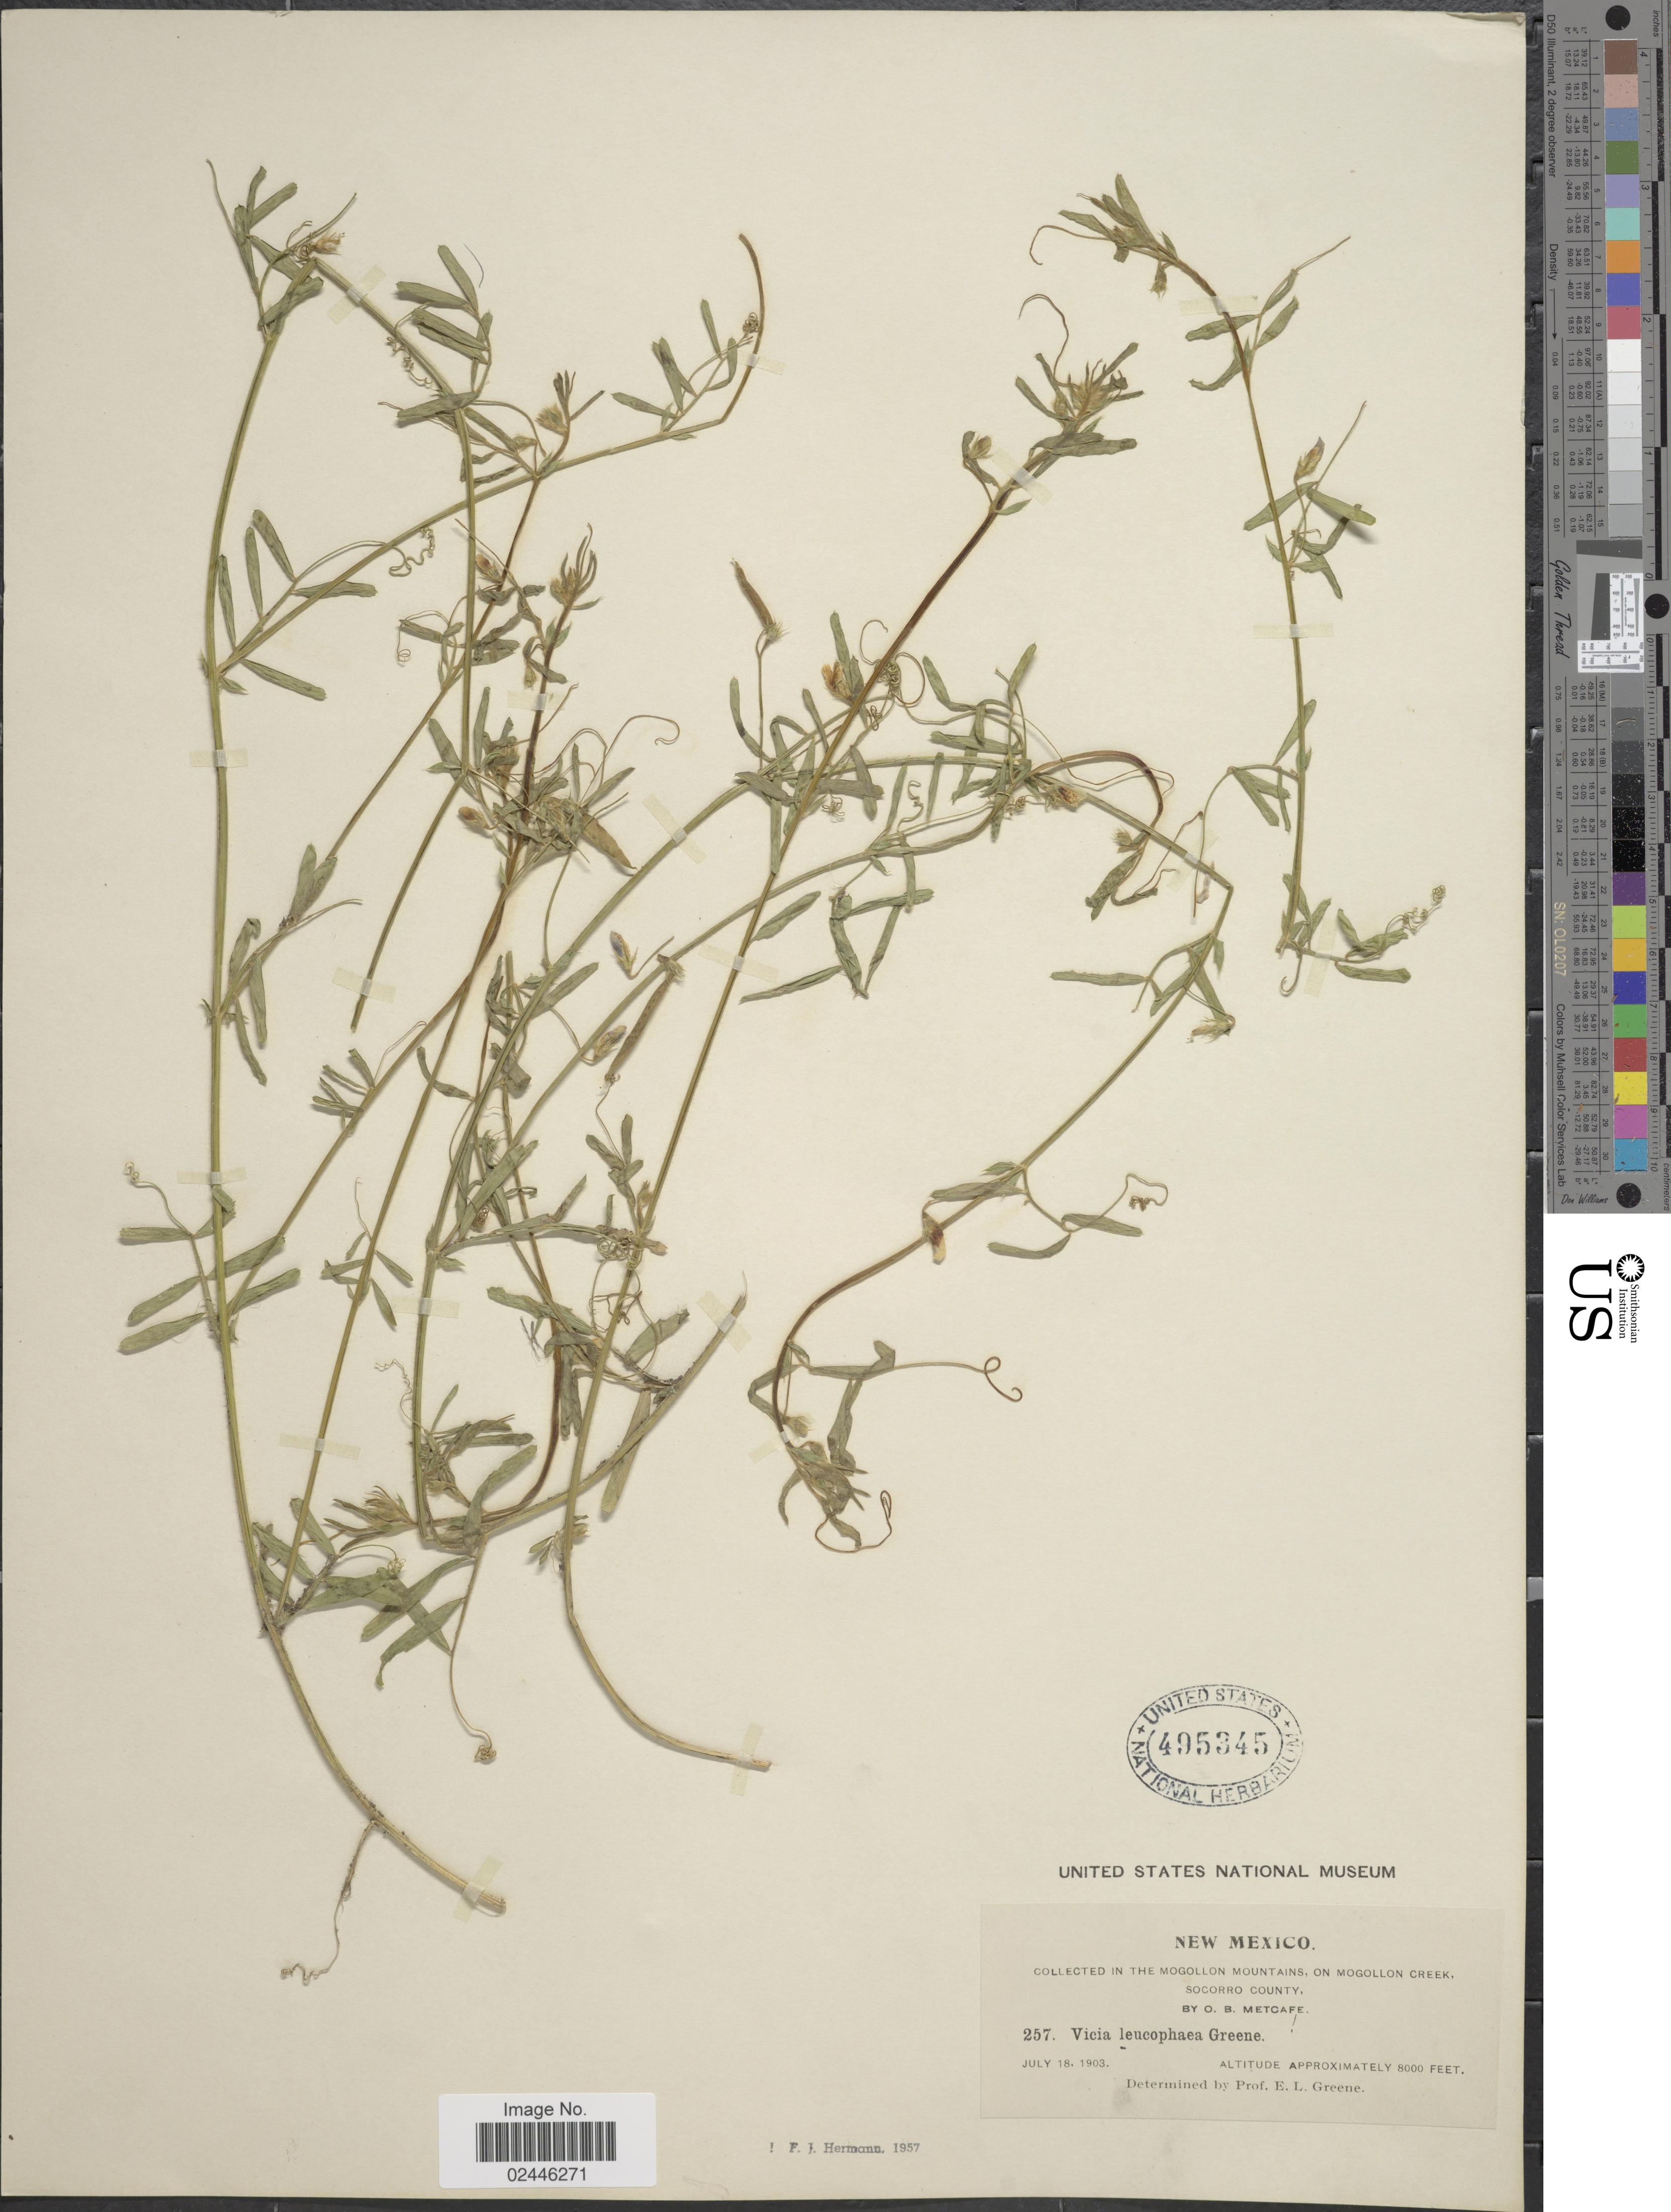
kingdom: Plantae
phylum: Tracheophyta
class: Magnoliopsida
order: Fabales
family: Fabaceae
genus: Vicia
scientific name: Vicia leucophaea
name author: Greene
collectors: O. B. Metcalfe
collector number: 257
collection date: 1903-07-18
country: United States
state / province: New Mexico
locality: In the Mogollon Mountains, on Mogollon Creek, Socorro County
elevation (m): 2438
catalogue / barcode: US 495345